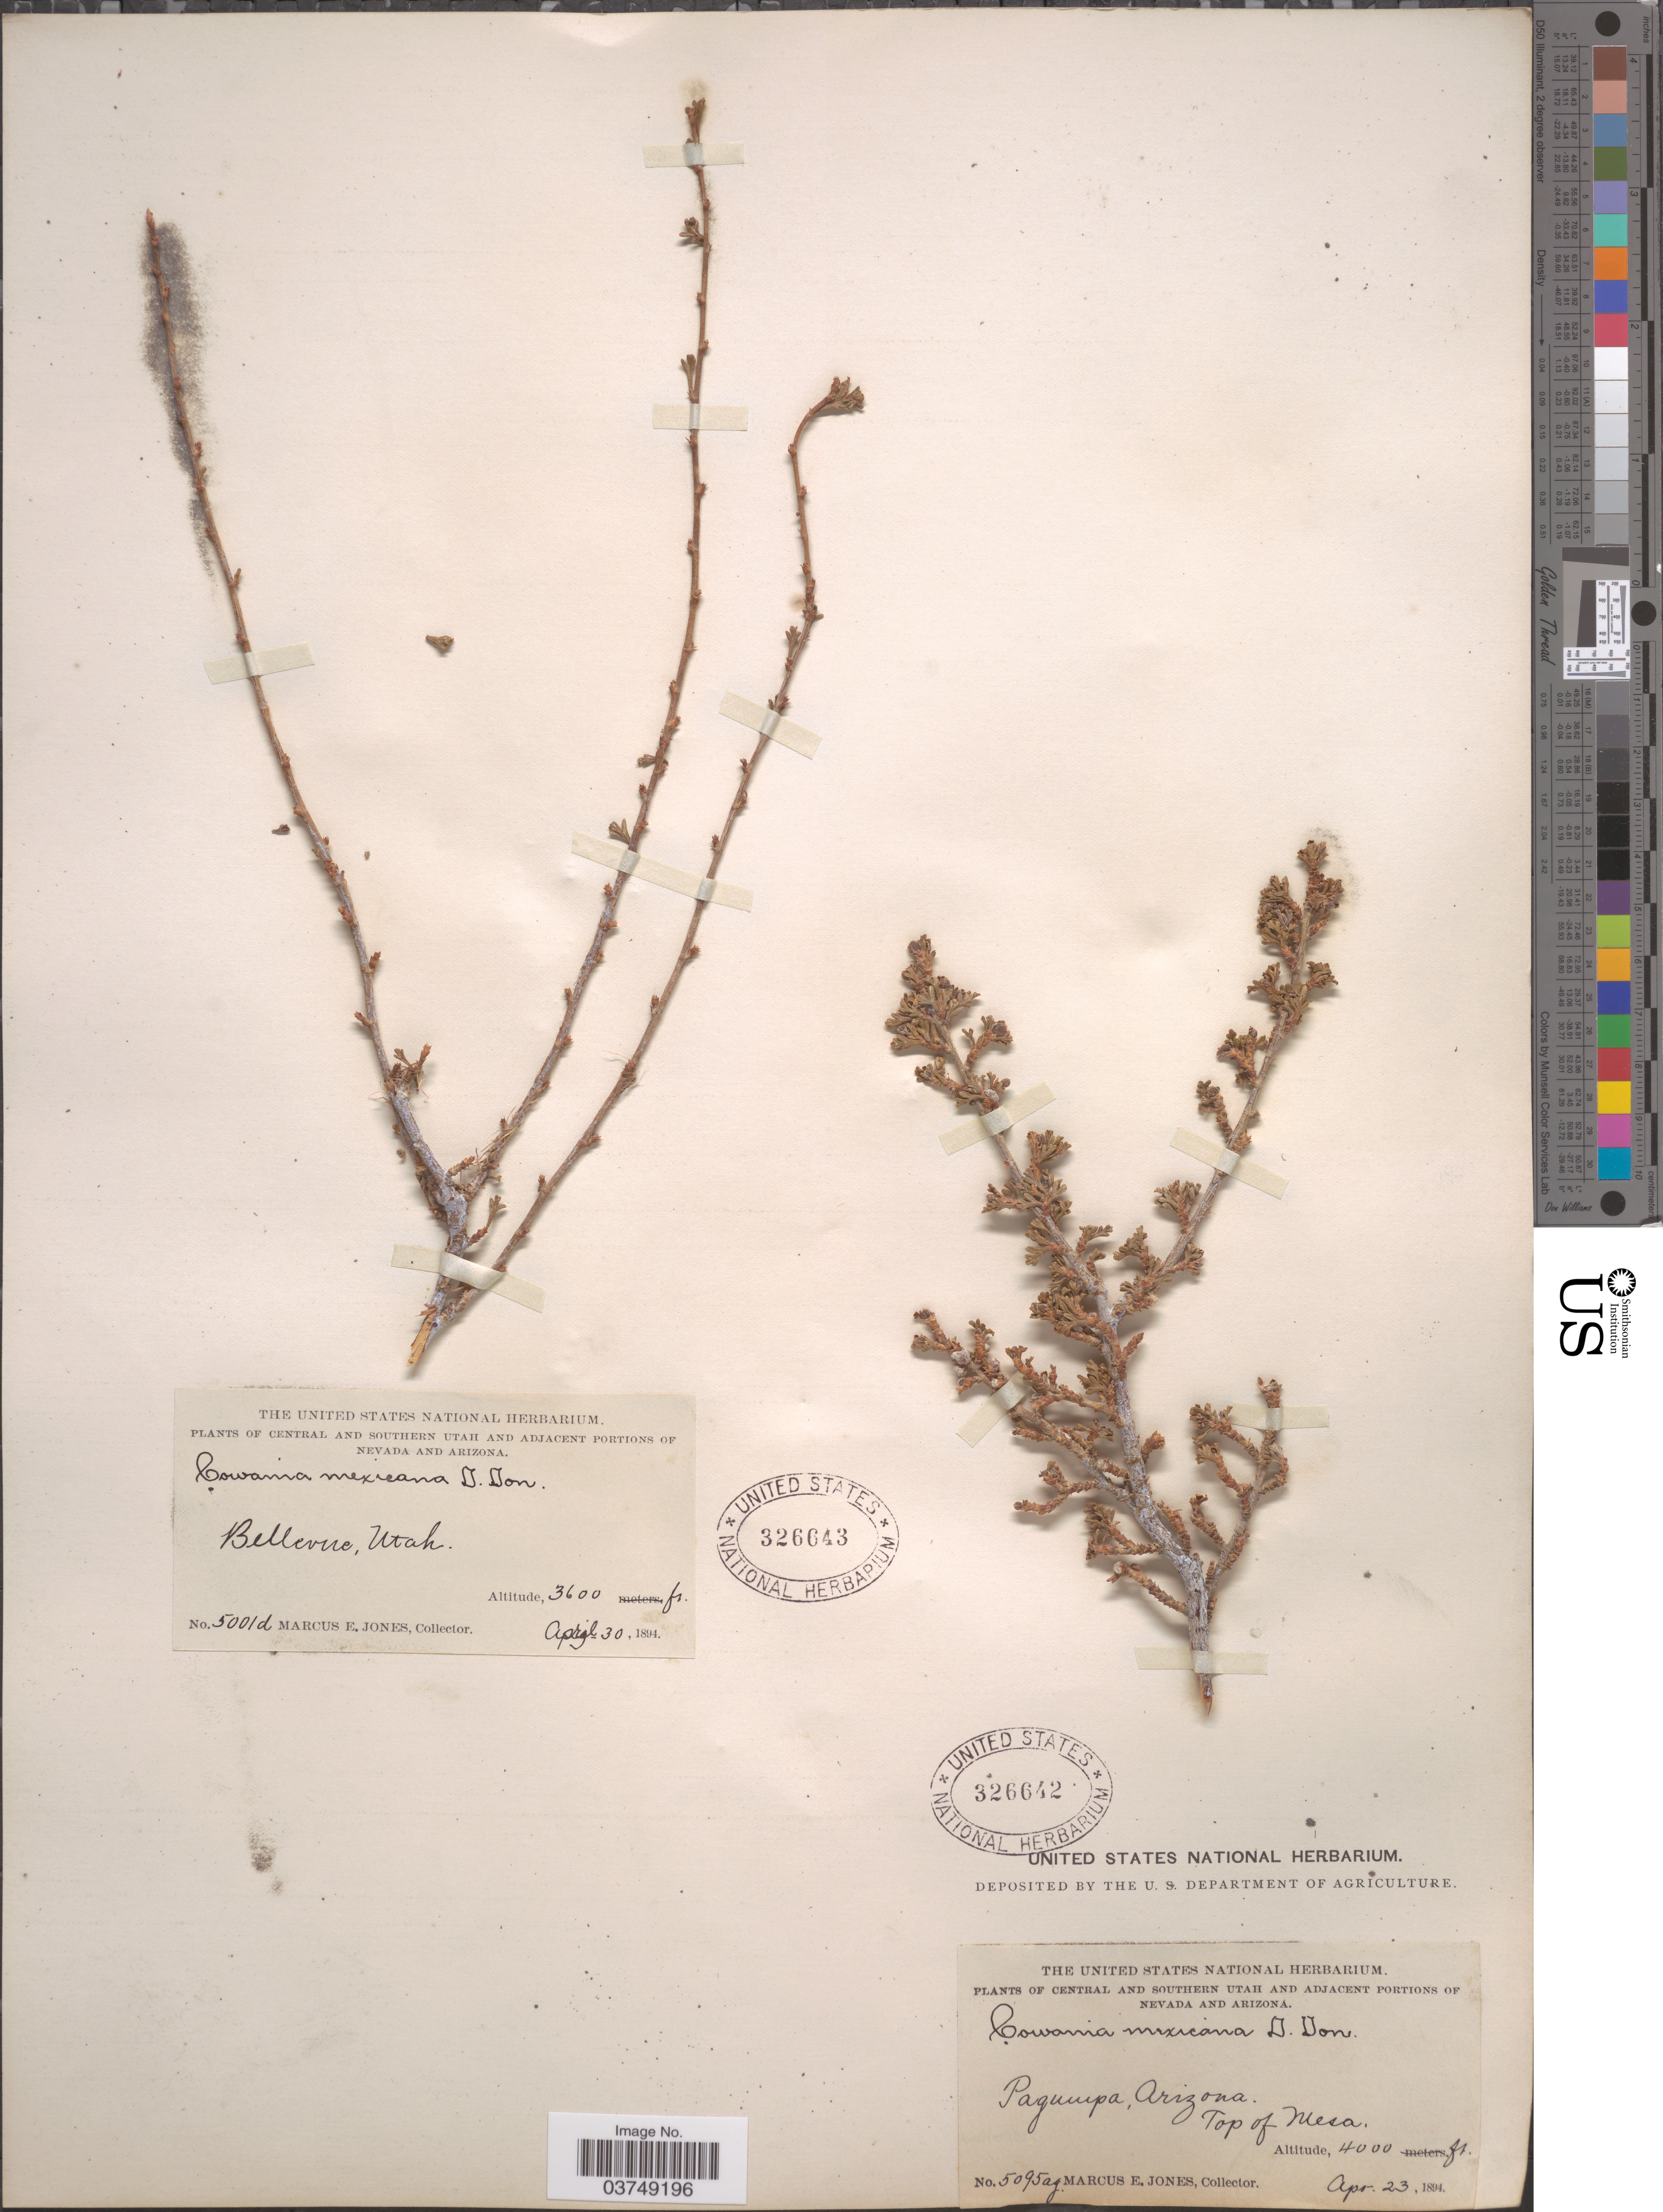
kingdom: Plantae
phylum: Tracheophyta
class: Magnoliopsida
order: Rosales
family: Rosaceae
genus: Purshia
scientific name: Purshia stansburyana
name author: (Torr.) Henrickson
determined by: Strong, Mark T., (BOT), Smithsonian Institution - National Museum of Natural History (UNITED STATES)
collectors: M. E. Jones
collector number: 5001d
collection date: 1894-04-30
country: United States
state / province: Utah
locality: Central and southern Utah. Bellevue.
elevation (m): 1097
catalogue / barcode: US 326643-2